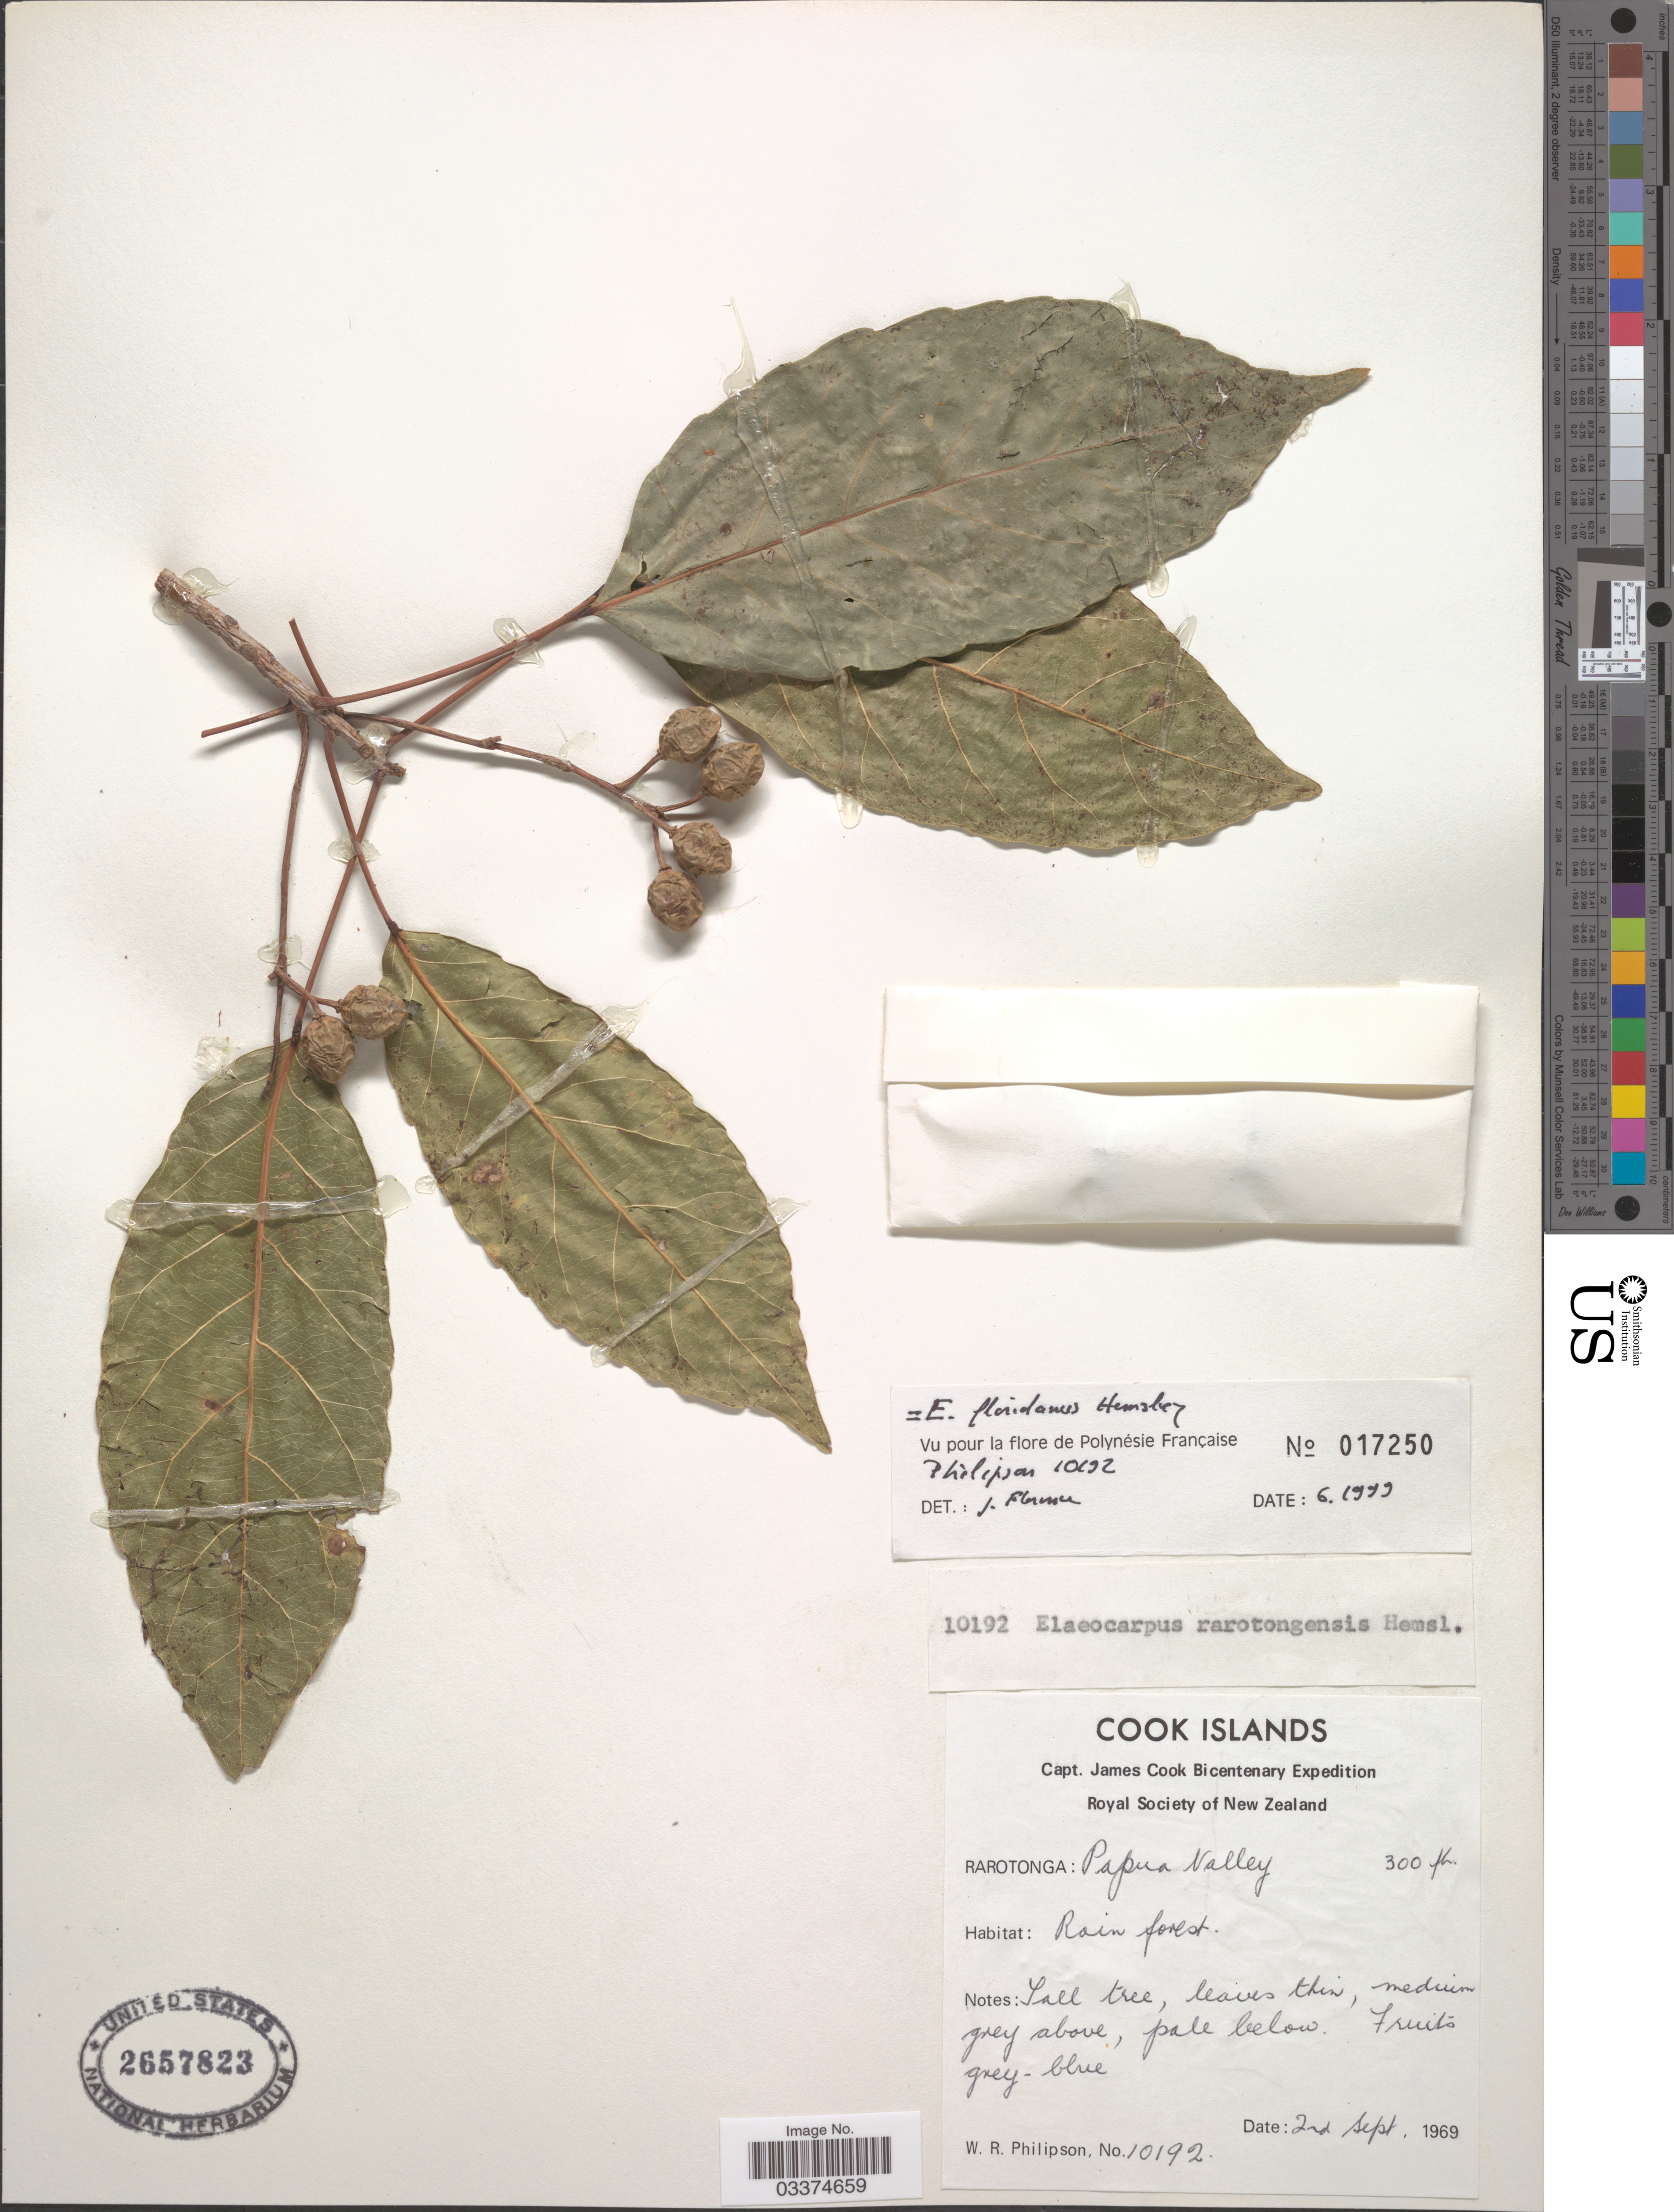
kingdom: Plantae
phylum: Tracheophyta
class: Magnoliopsida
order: Oxalidales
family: Elaeocarpaceae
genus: Elaeocarpus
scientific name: Elaeocarpus rarotongensis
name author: Hemsl.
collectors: W. R. Philipson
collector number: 10192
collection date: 1969-09-02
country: Cook Islands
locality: Rarotonga: Papua Valley.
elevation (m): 91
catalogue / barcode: US 2657823